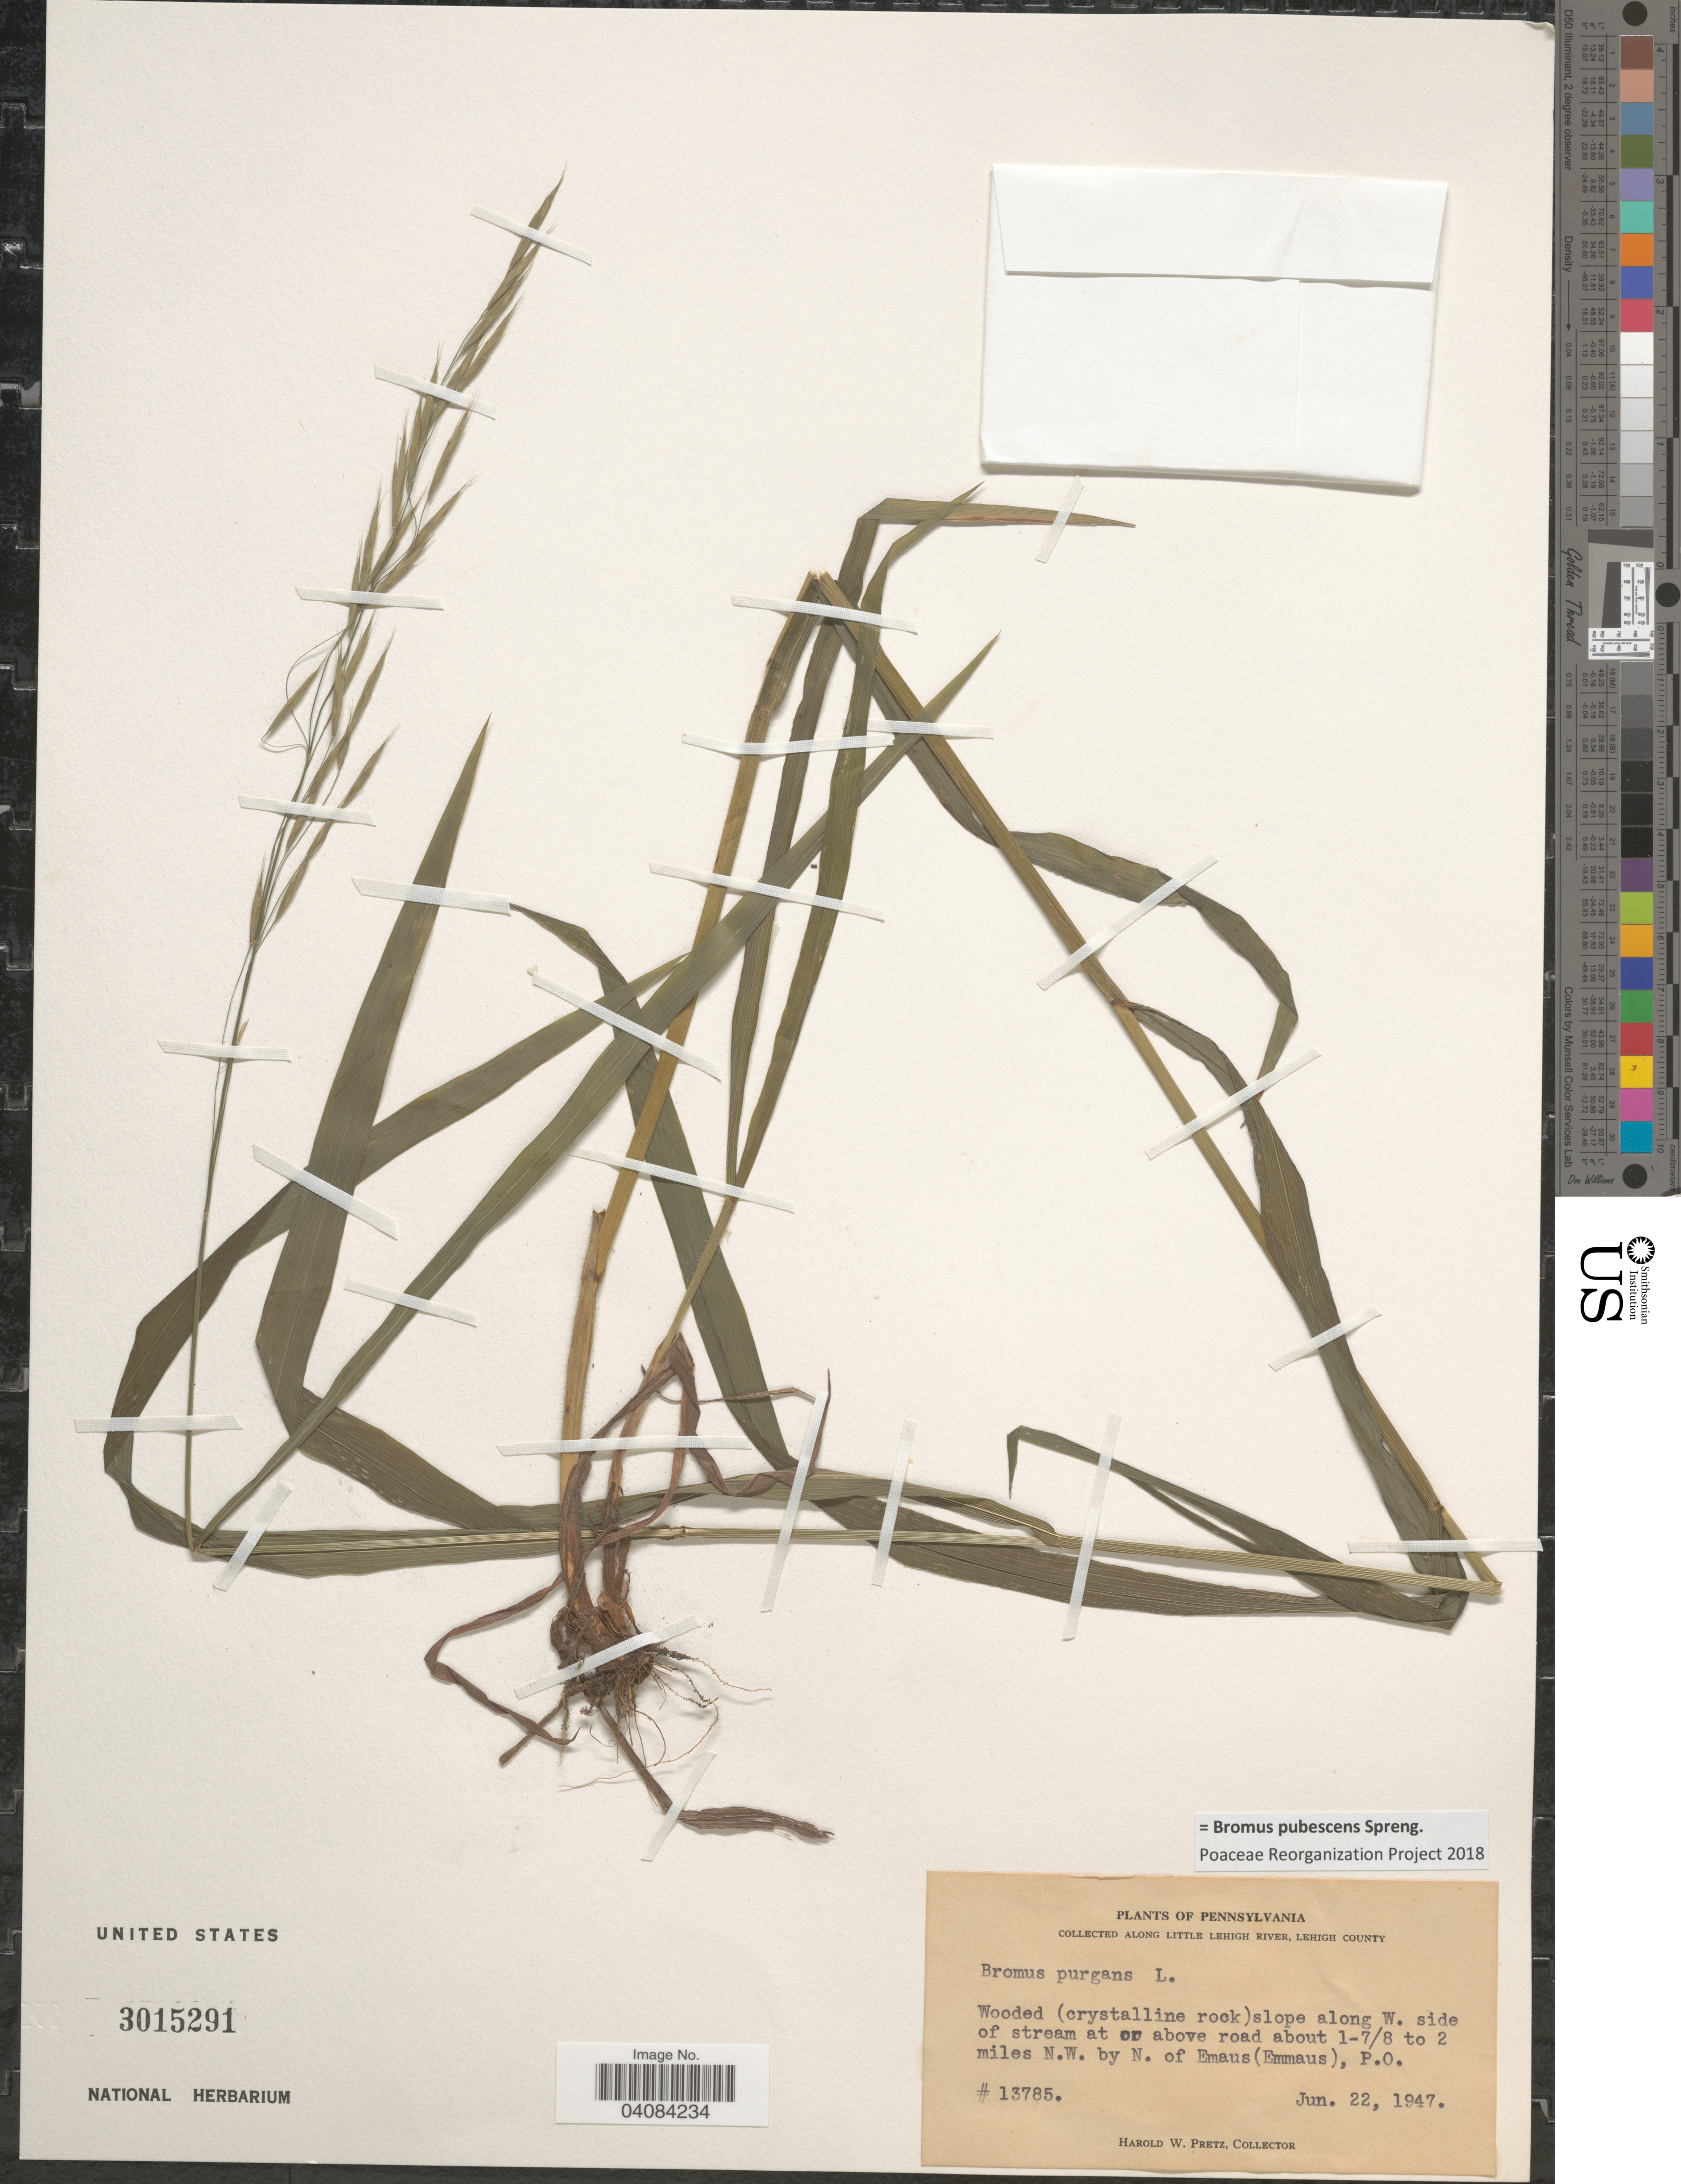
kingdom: Plantae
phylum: Tracheophyta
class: Liliopsida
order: Poales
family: Poaceae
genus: Bromus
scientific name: Bromus pubescens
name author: Muhl. ex Willd.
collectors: H. W. Pretz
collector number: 13785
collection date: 1947-06-22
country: United States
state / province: Pennsylvania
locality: Along Little Lehigh River, Lehigh County. Slope along W. side of stream at or above road about 1-7/8 to 2 miles N.W. by N. of Emaus (Emmaus), P.O.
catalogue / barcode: US 3015291